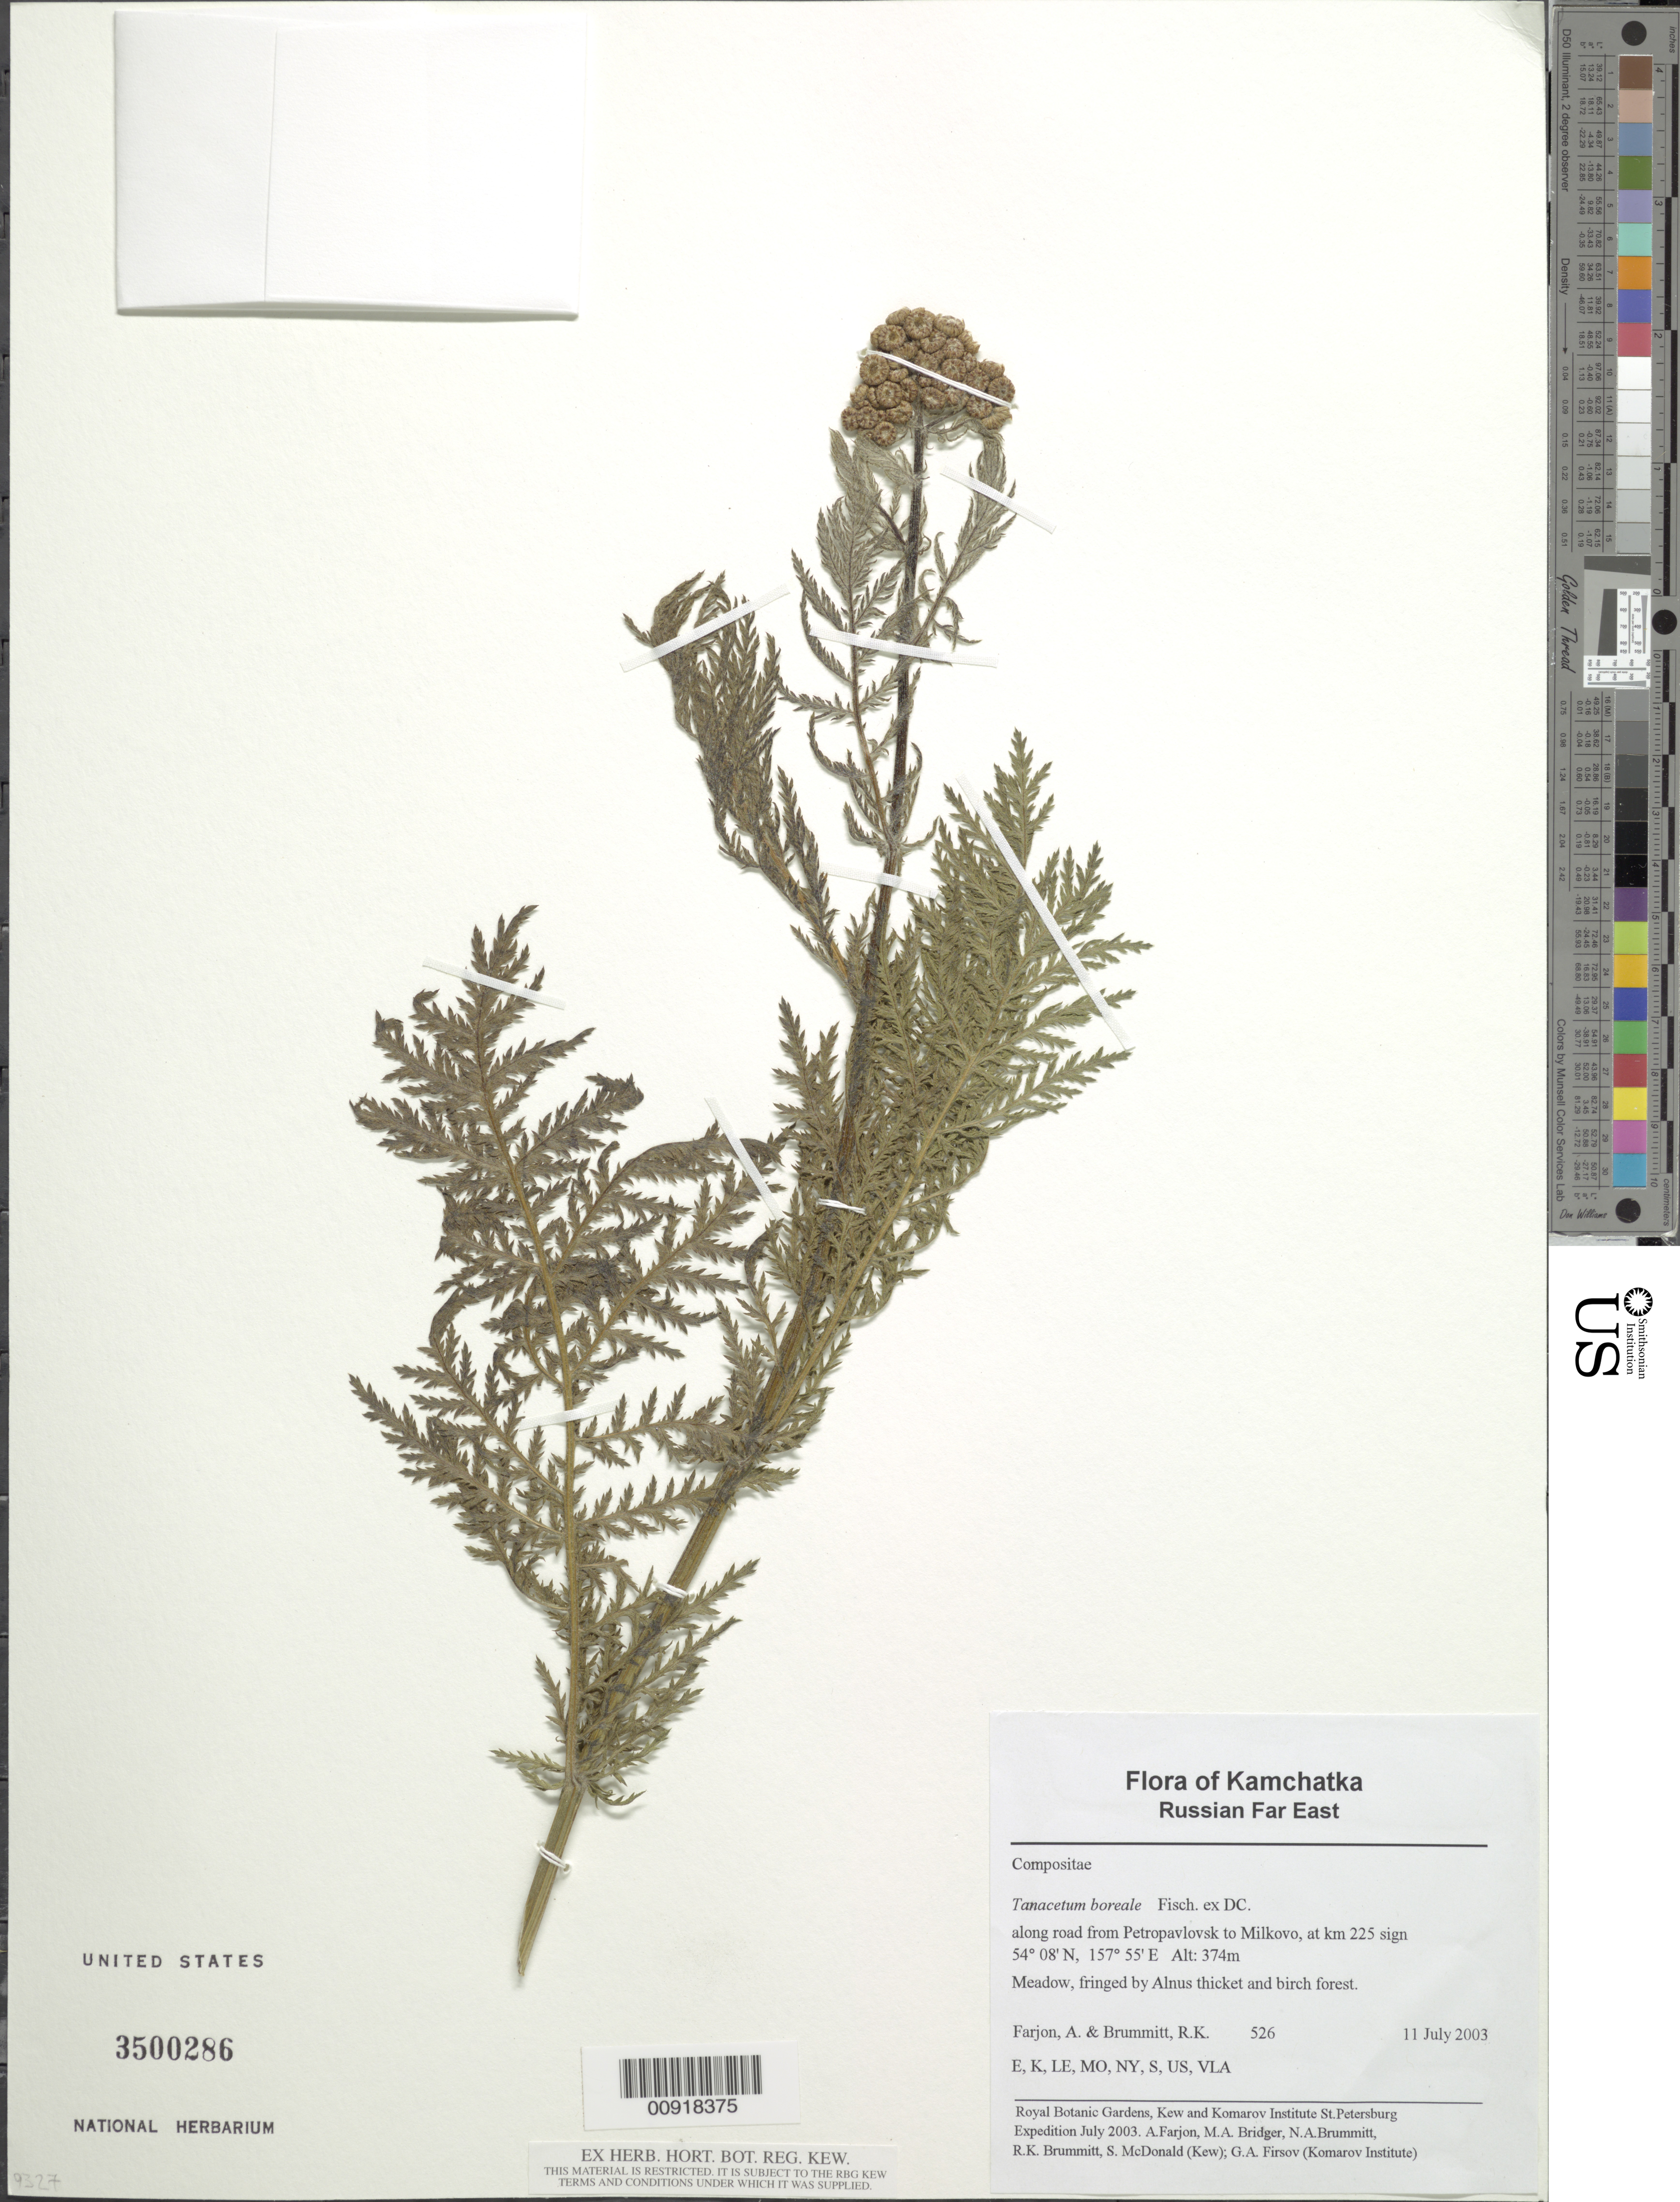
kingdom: Plantae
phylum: Tracheophyta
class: Magnoliopsida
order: Asterales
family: Asteraceae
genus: Tanacetum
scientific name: Tanacetum boreale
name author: Fisch. ex DC.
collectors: A. K. Farjon & R. K. Brummitt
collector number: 526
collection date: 2003-07-11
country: Russian Federation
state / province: Kamchatka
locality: Kamchatka, along road from Petropavlovsk to Milkovo, at km 225 sign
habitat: Meado, fringed by Alnus thicket and birch forest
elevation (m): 374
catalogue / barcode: US 3500286